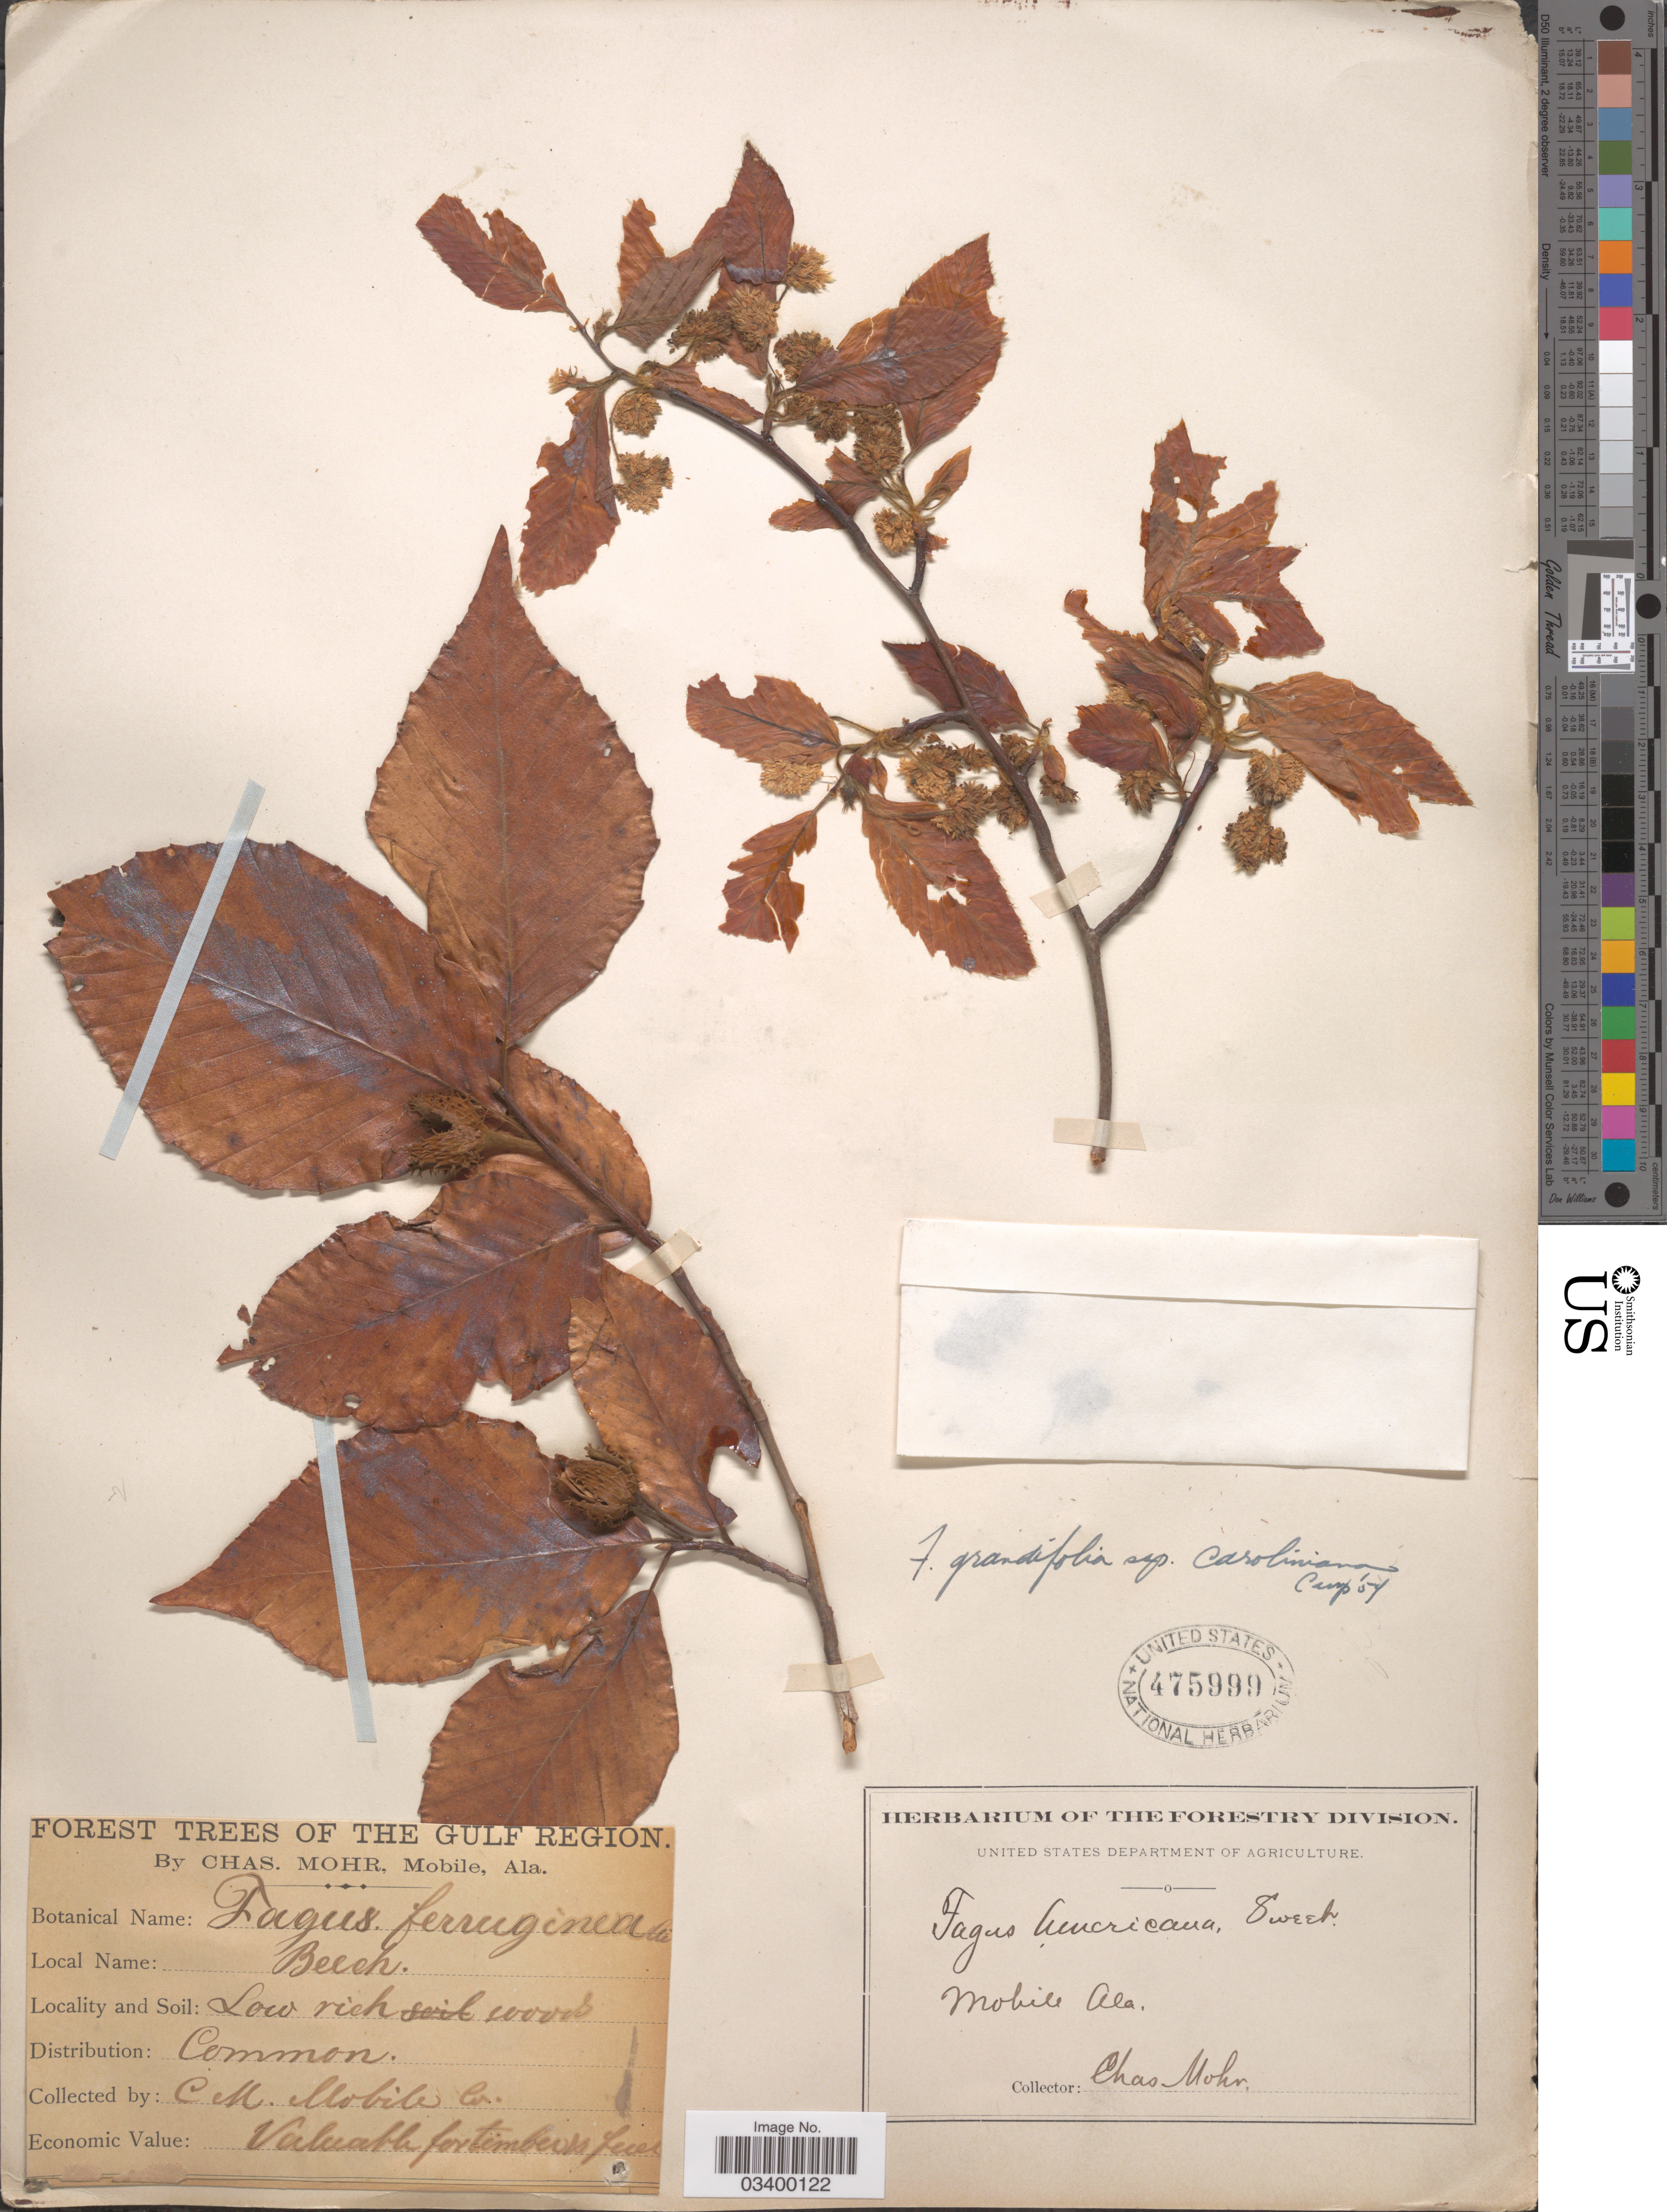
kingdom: Plantae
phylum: Tracheophyta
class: Magnoliopsida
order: Fagales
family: Fagaceae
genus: Fagus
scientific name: Fagus grandifolia subsp. caroliniana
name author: (Loudon) Fernald & Rehder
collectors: Mohr, C. T. (herbarium)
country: United States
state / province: Alabama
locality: Mobile Co. The Gulf Region.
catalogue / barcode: US 475999